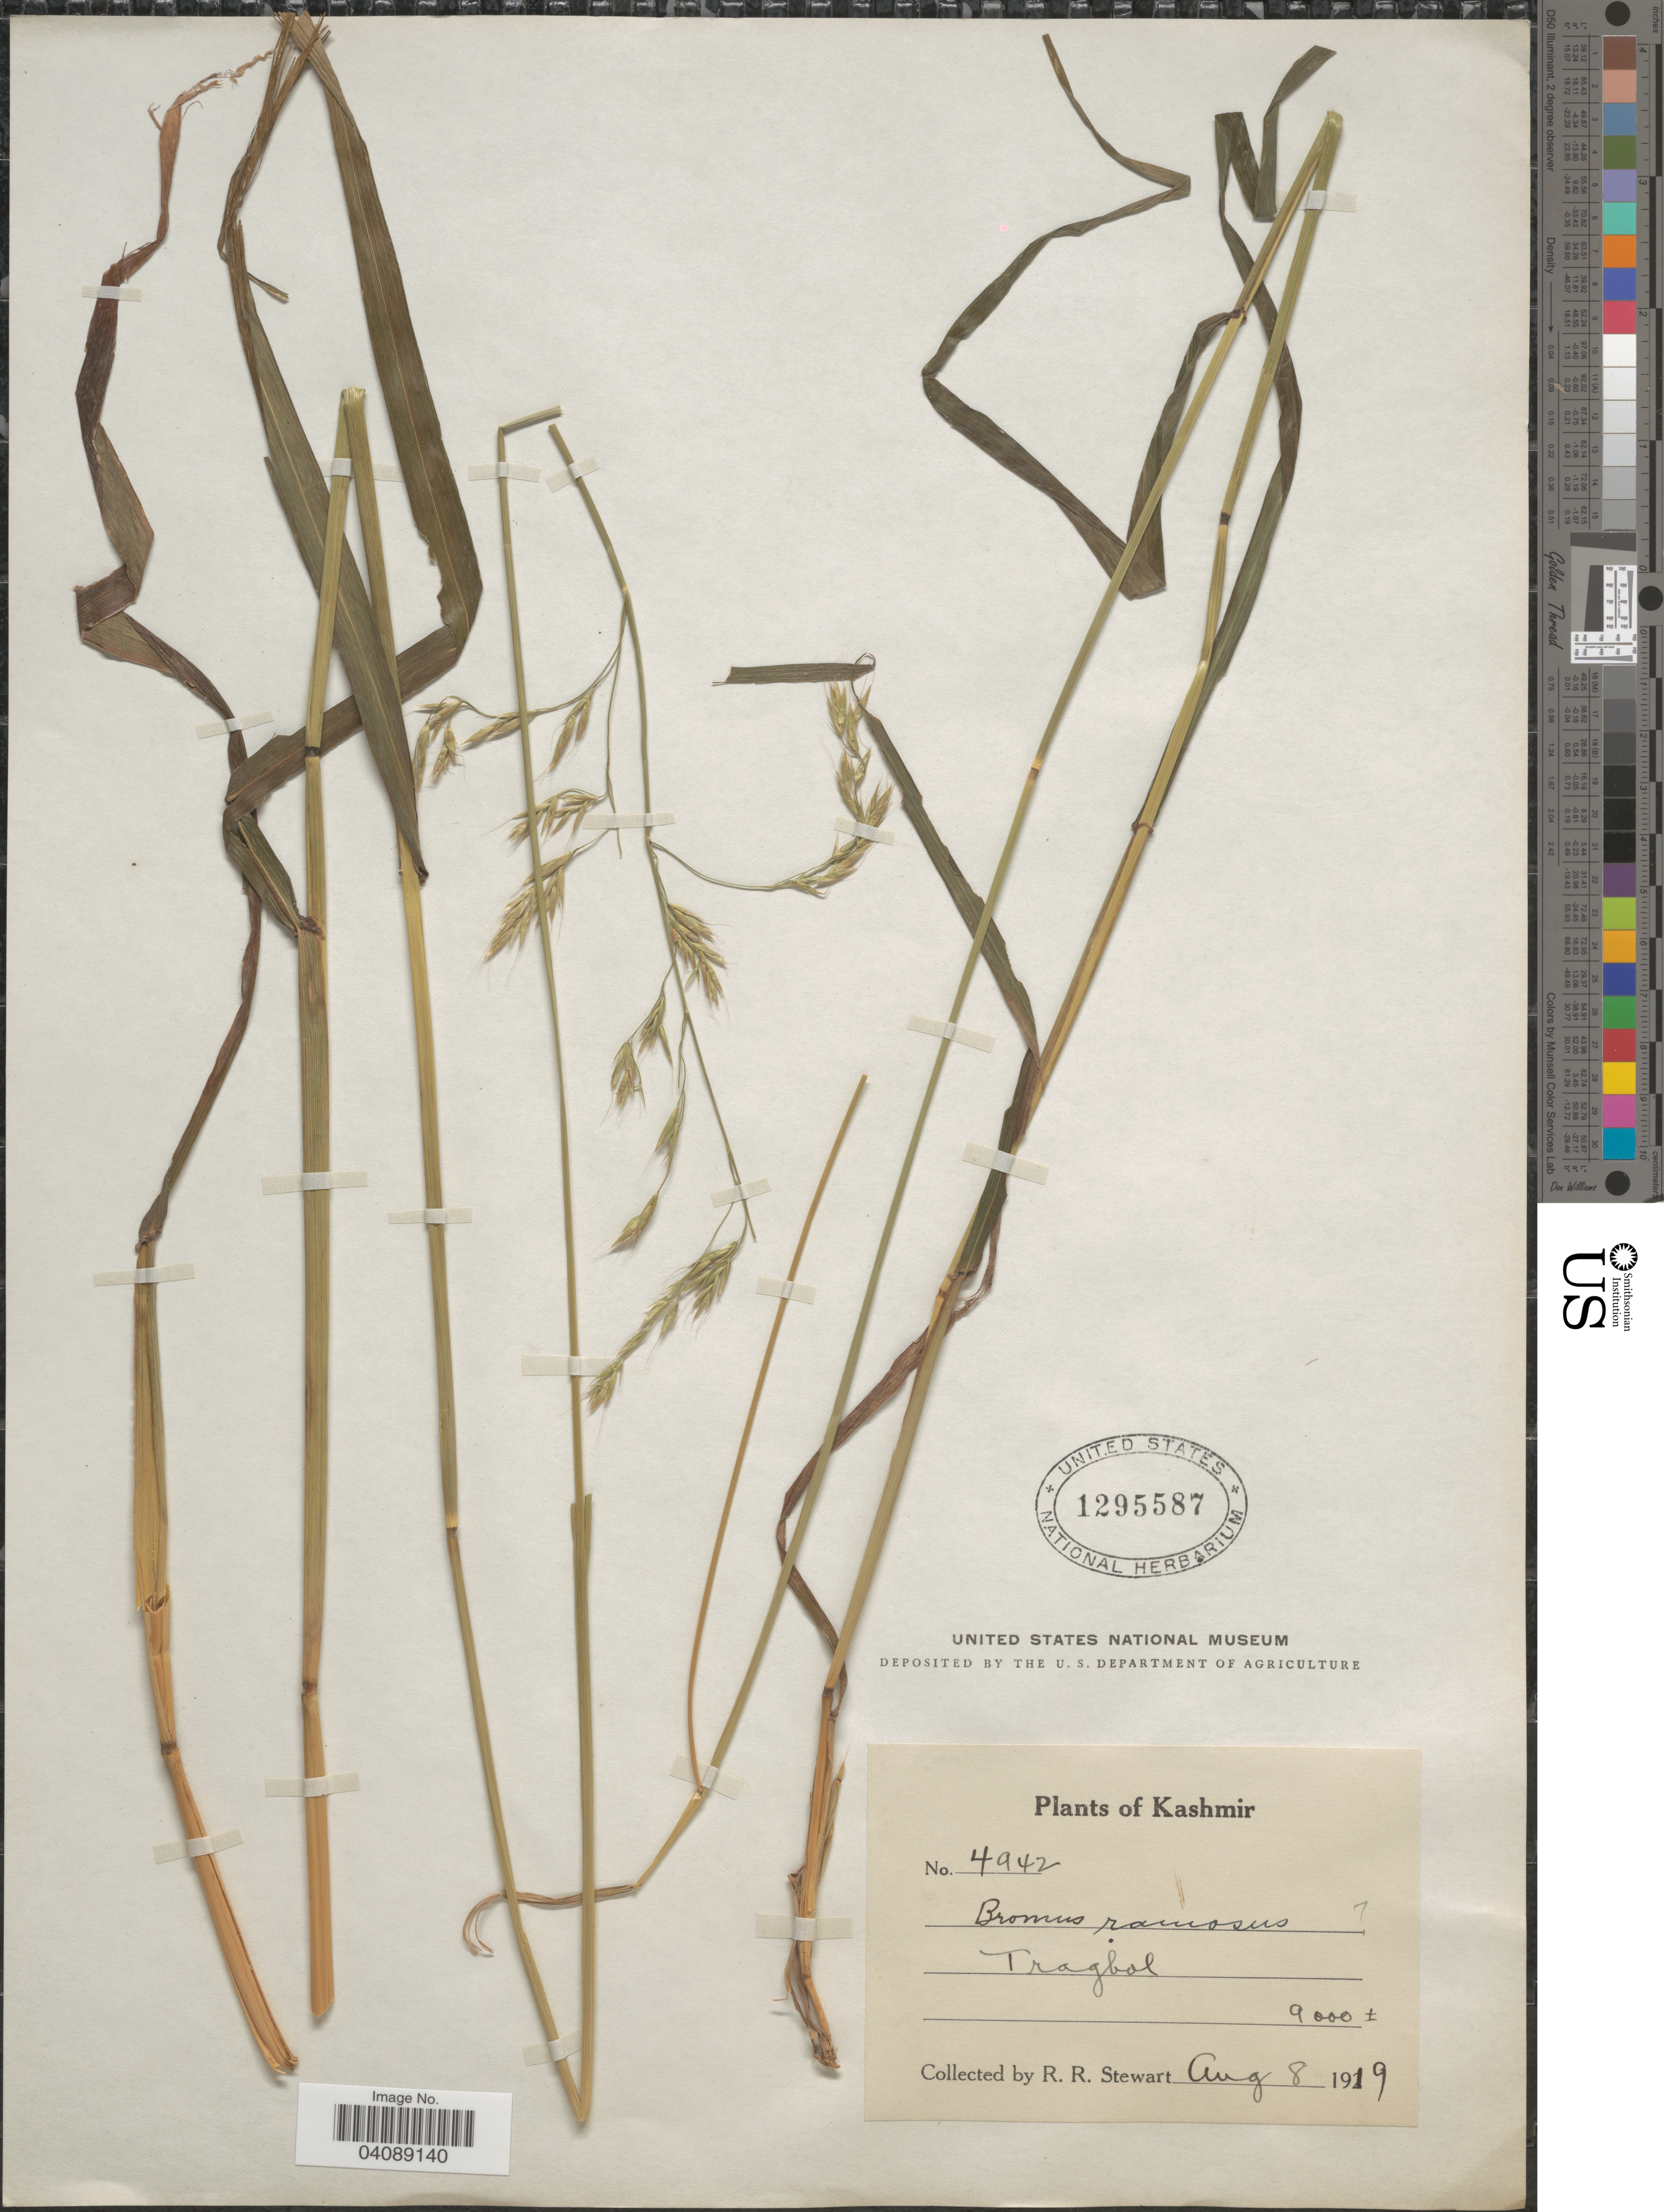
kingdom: Plantae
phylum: Tracheophyta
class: Liliopsida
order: Poales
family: Poaceae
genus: Bromus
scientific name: Bromus ramosus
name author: Huds.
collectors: R. Stewart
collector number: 4942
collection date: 1919-08-08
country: India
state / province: Jammu and Kashmir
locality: Tragbal. Kashmir.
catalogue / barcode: US 1295587